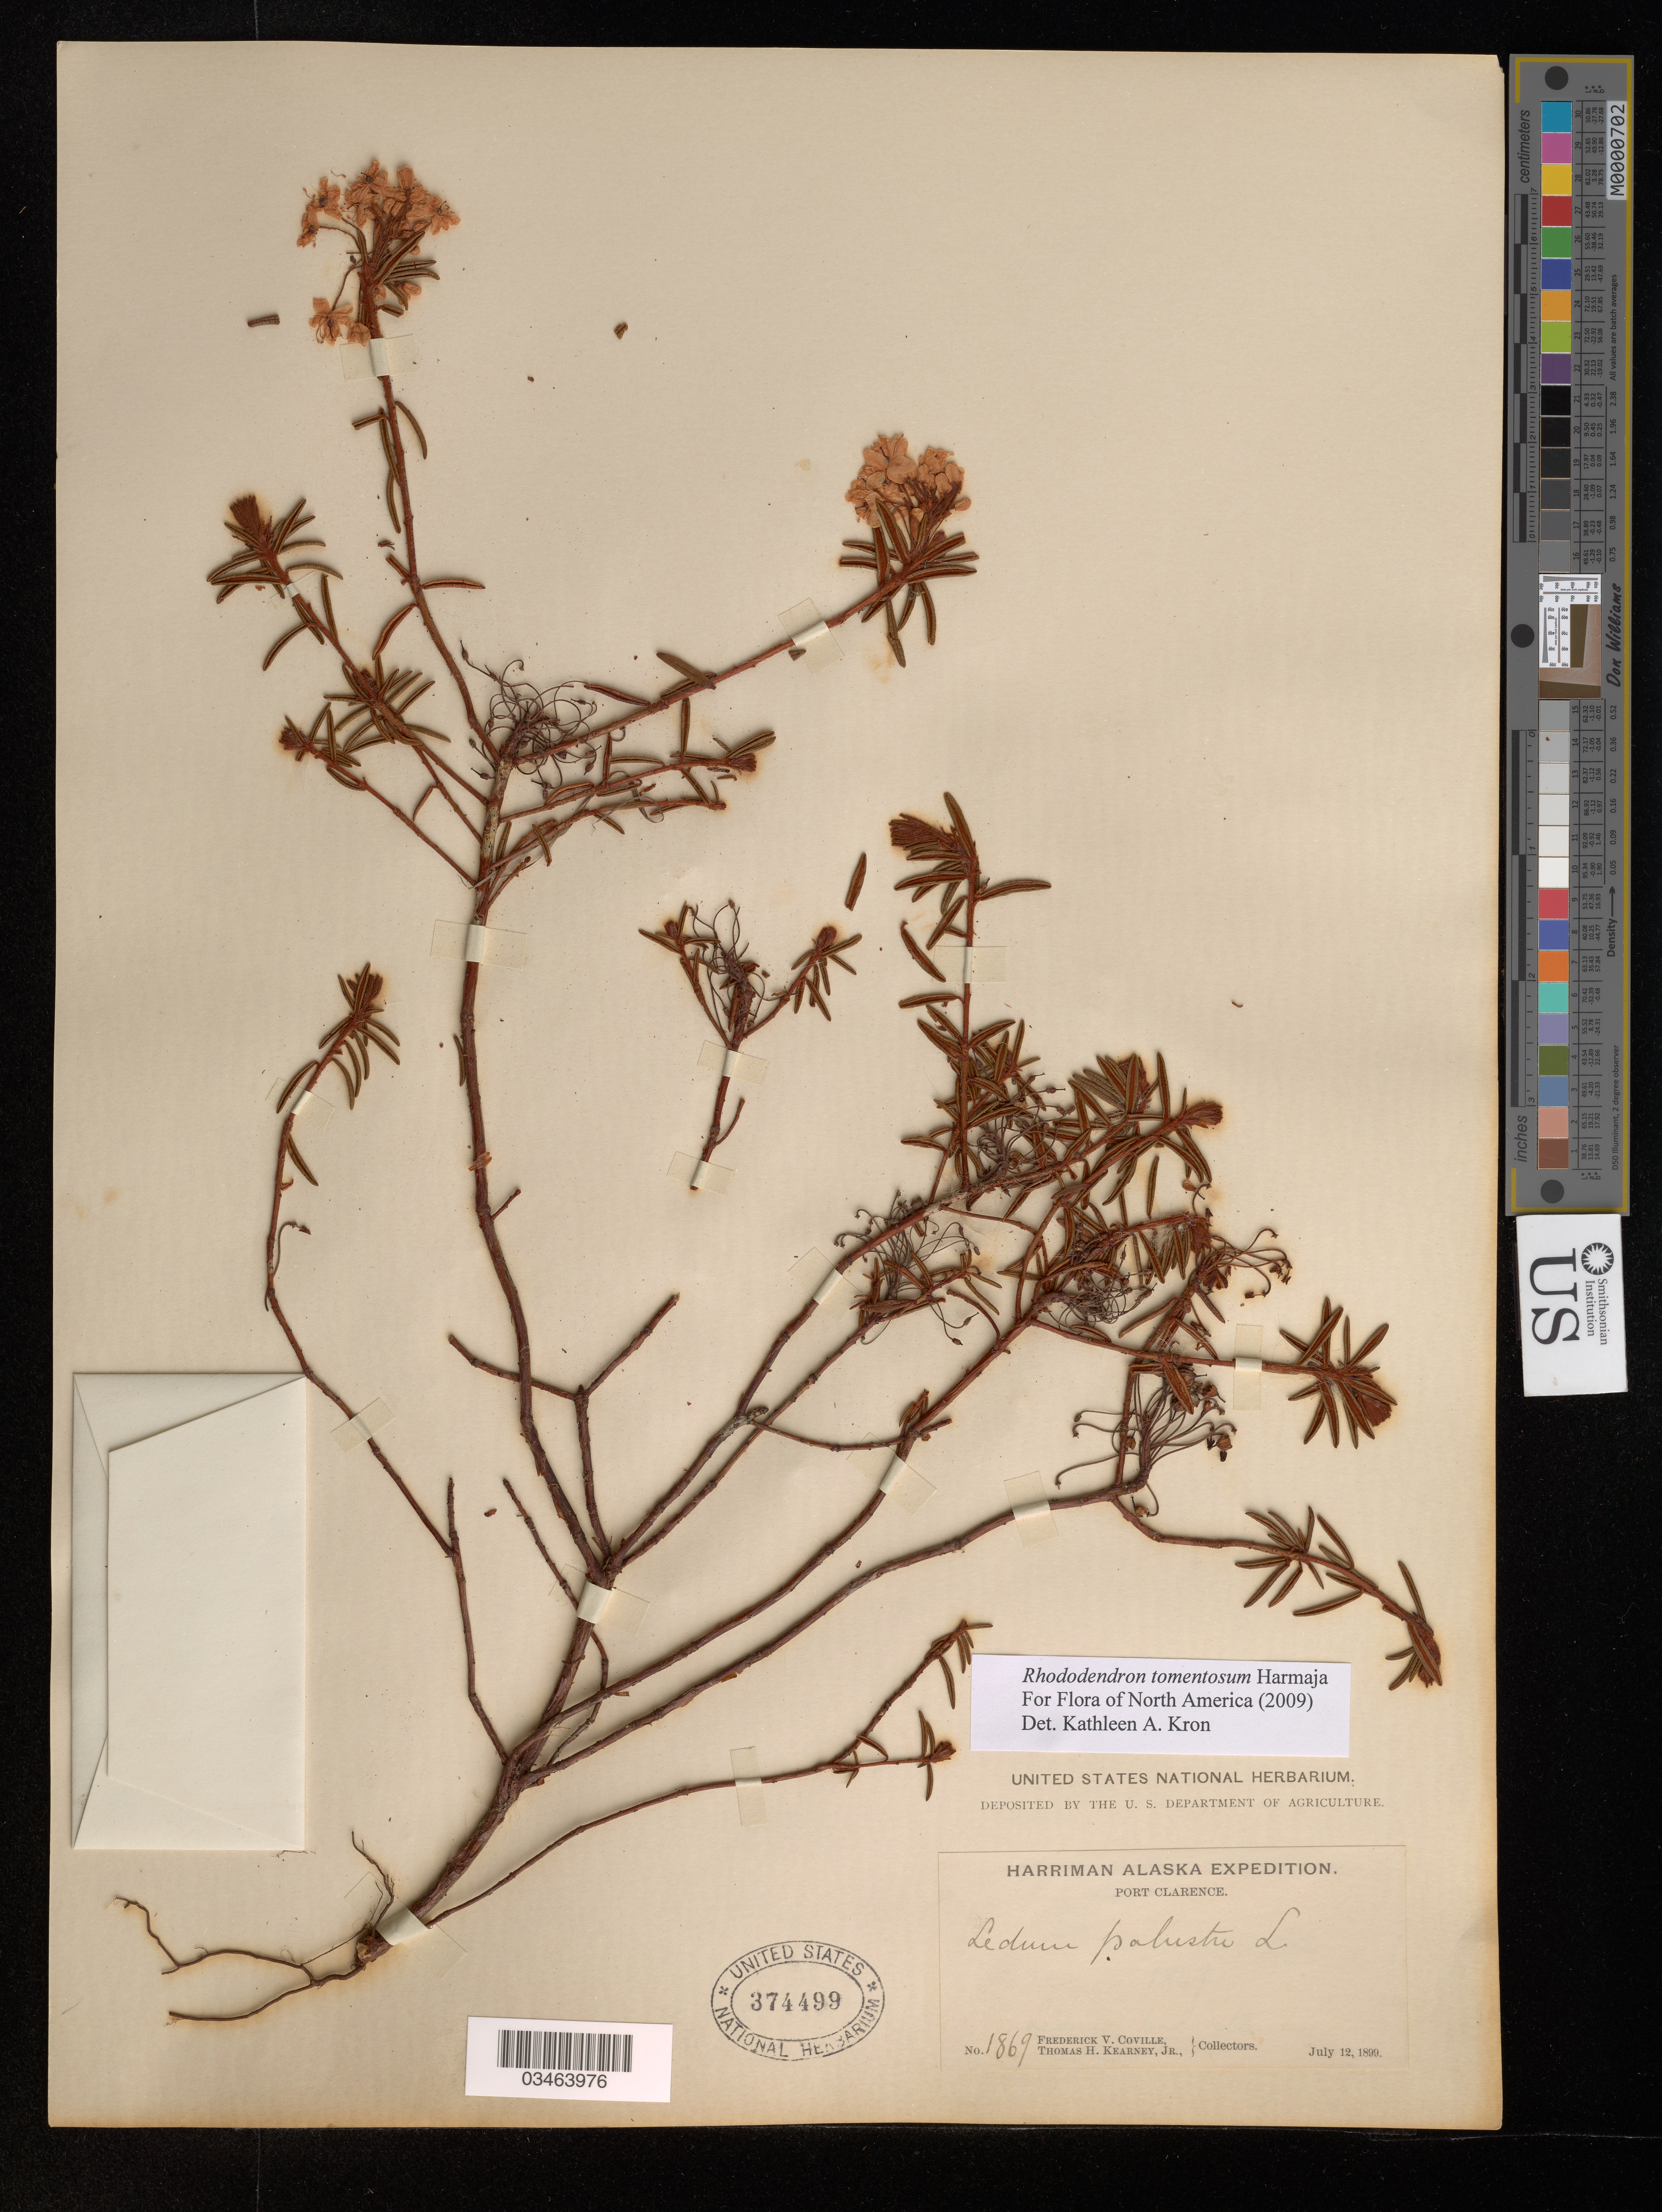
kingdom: Plantae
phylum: Tracheophyta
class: Magnoliopsida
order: Ericales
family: Ericaceae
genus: Rhododendron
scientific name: Rhododendron tomentosum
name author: Harmaja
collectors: F. V. Coville & T. H. Kearney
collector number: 1869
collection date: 1899-07-12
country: United States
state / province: Alaska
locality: Port Clarence.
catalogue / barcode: US 374499